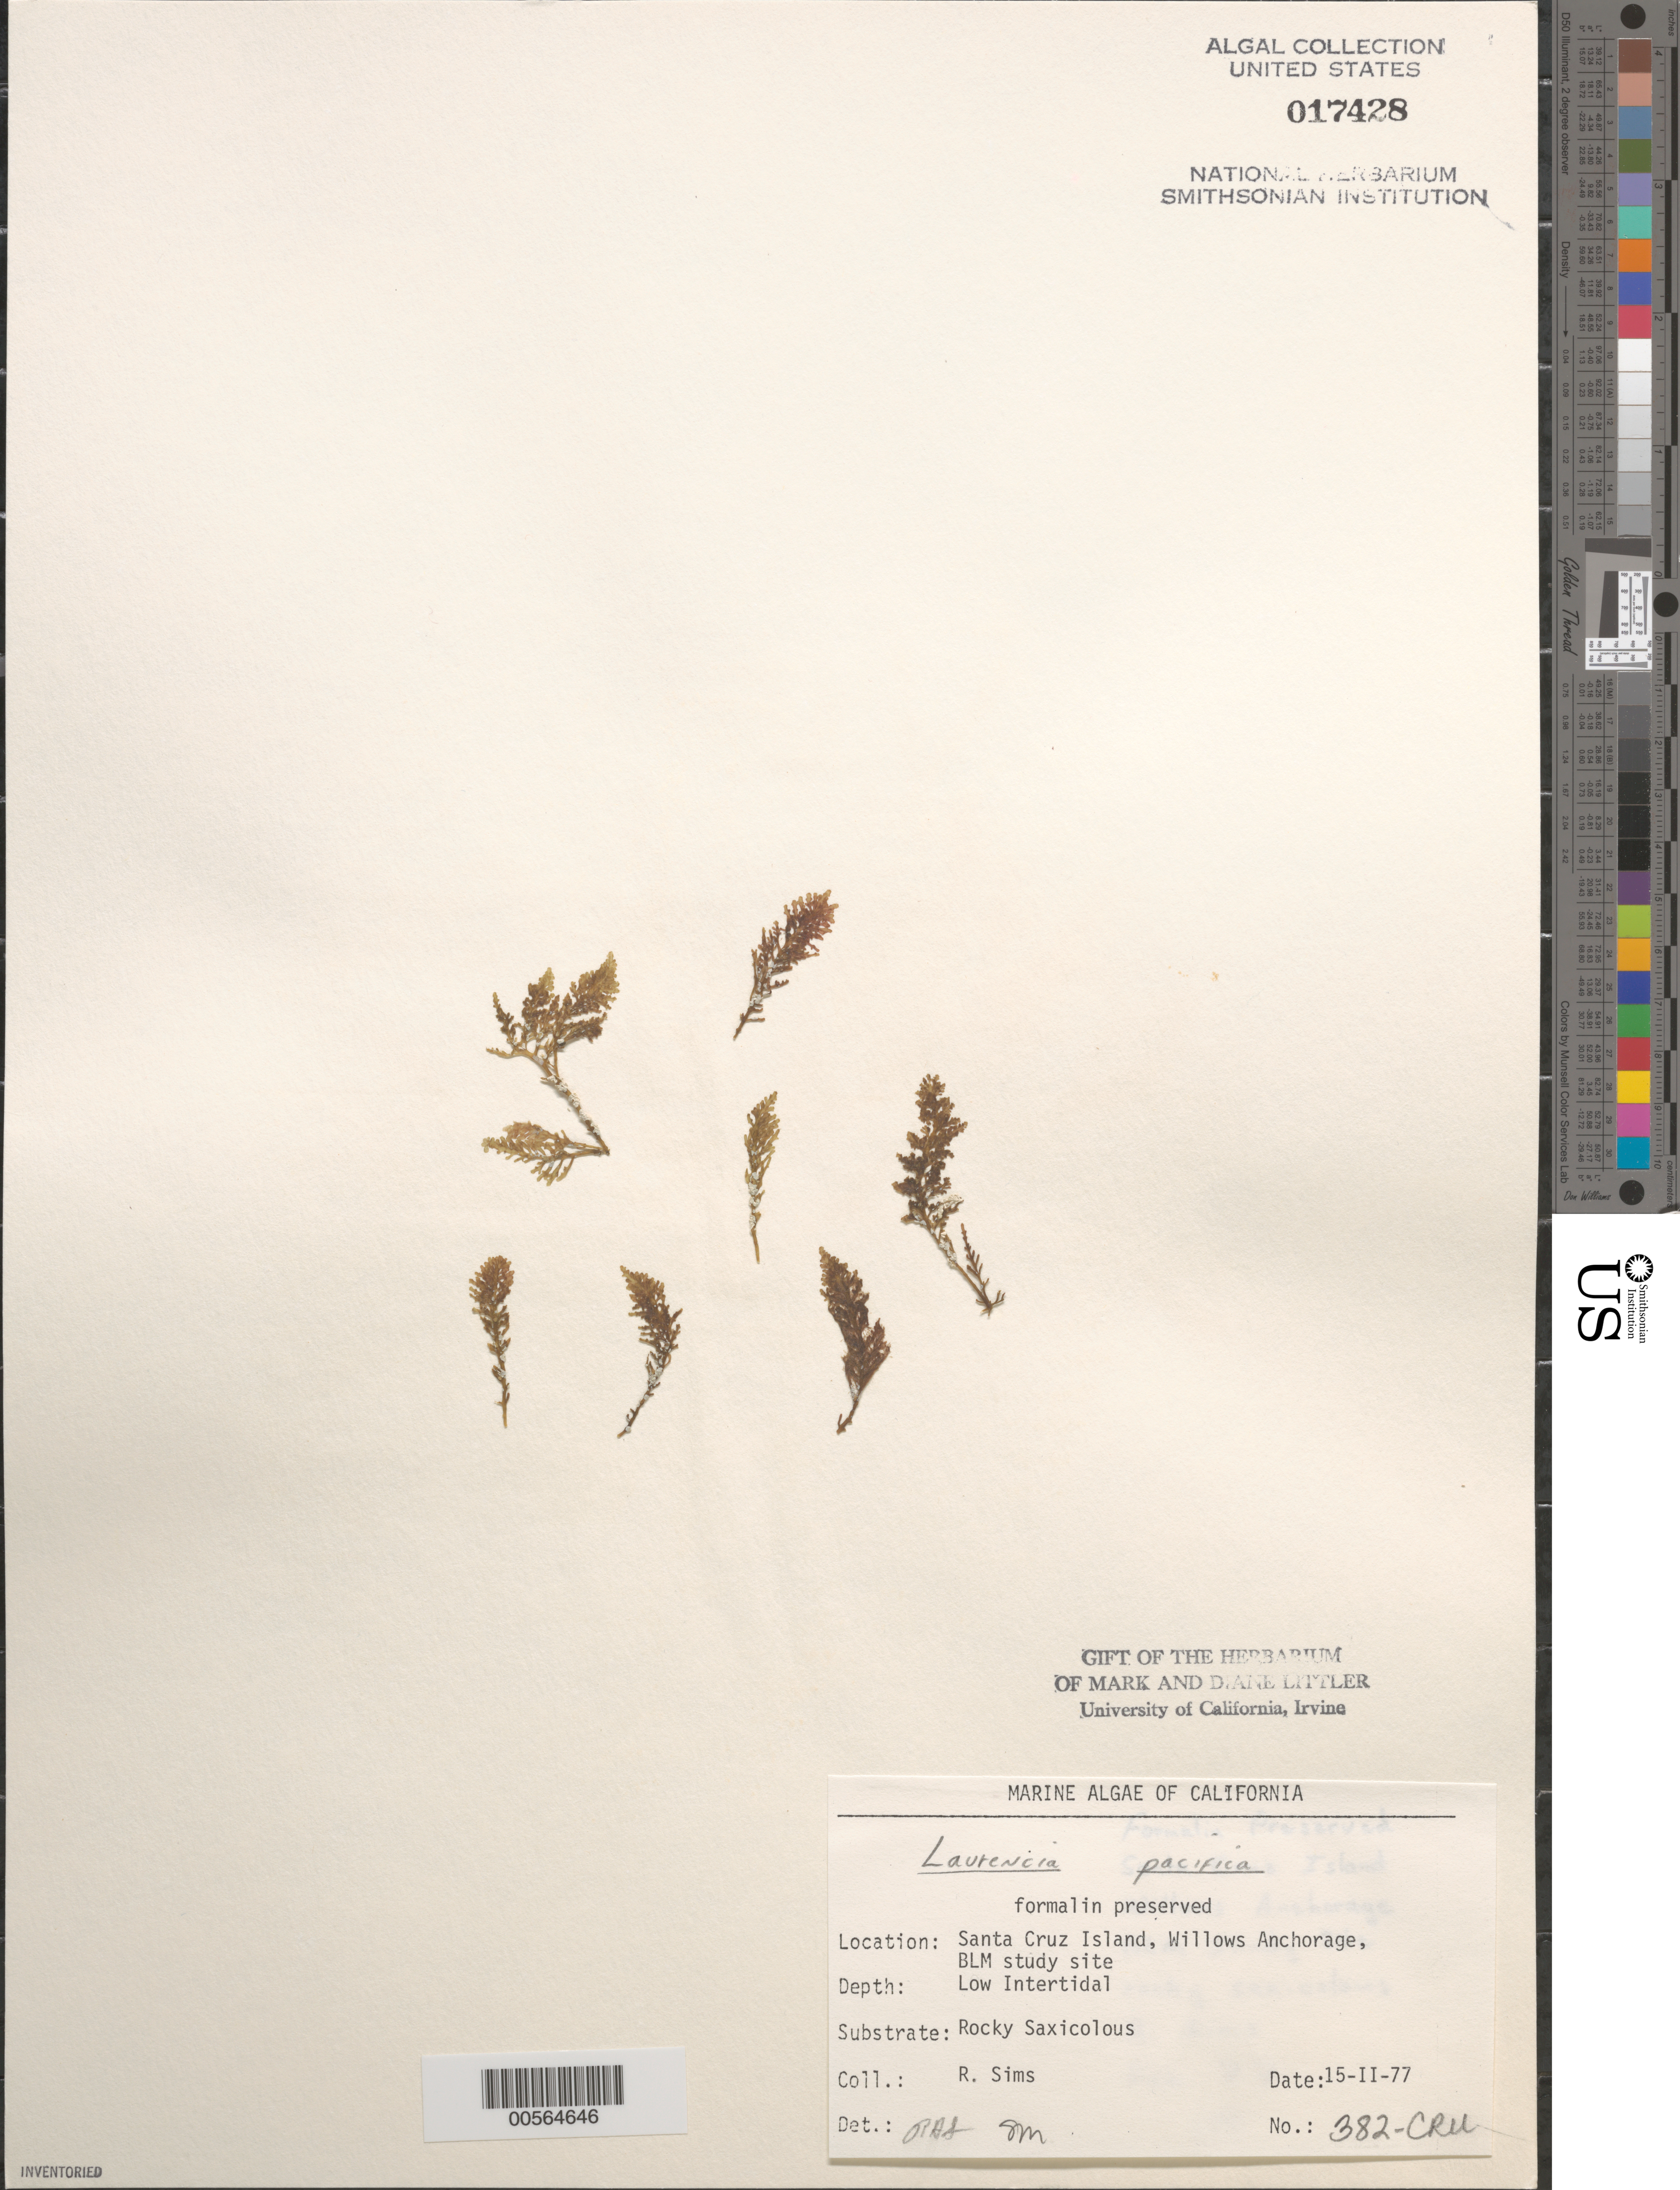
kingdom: Plantae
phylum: Rhodophyta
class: Florideophyceae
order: Ceramiales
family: Rhodomelaceae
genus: Laurencia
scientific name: Laurencia pacifica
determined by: Sims, Robert H.; Murray, S. N.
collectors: R. H. Sims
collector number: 382-cru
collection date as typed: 15 Feb 1977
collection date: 1977-02-15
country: United States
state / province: California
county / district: Santa Barbara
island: Santa Cruz Island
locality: Willows Anchorage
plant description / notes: BLM-SOCALBIGHT Rocky Intertidal Survey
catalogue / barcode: US 17428